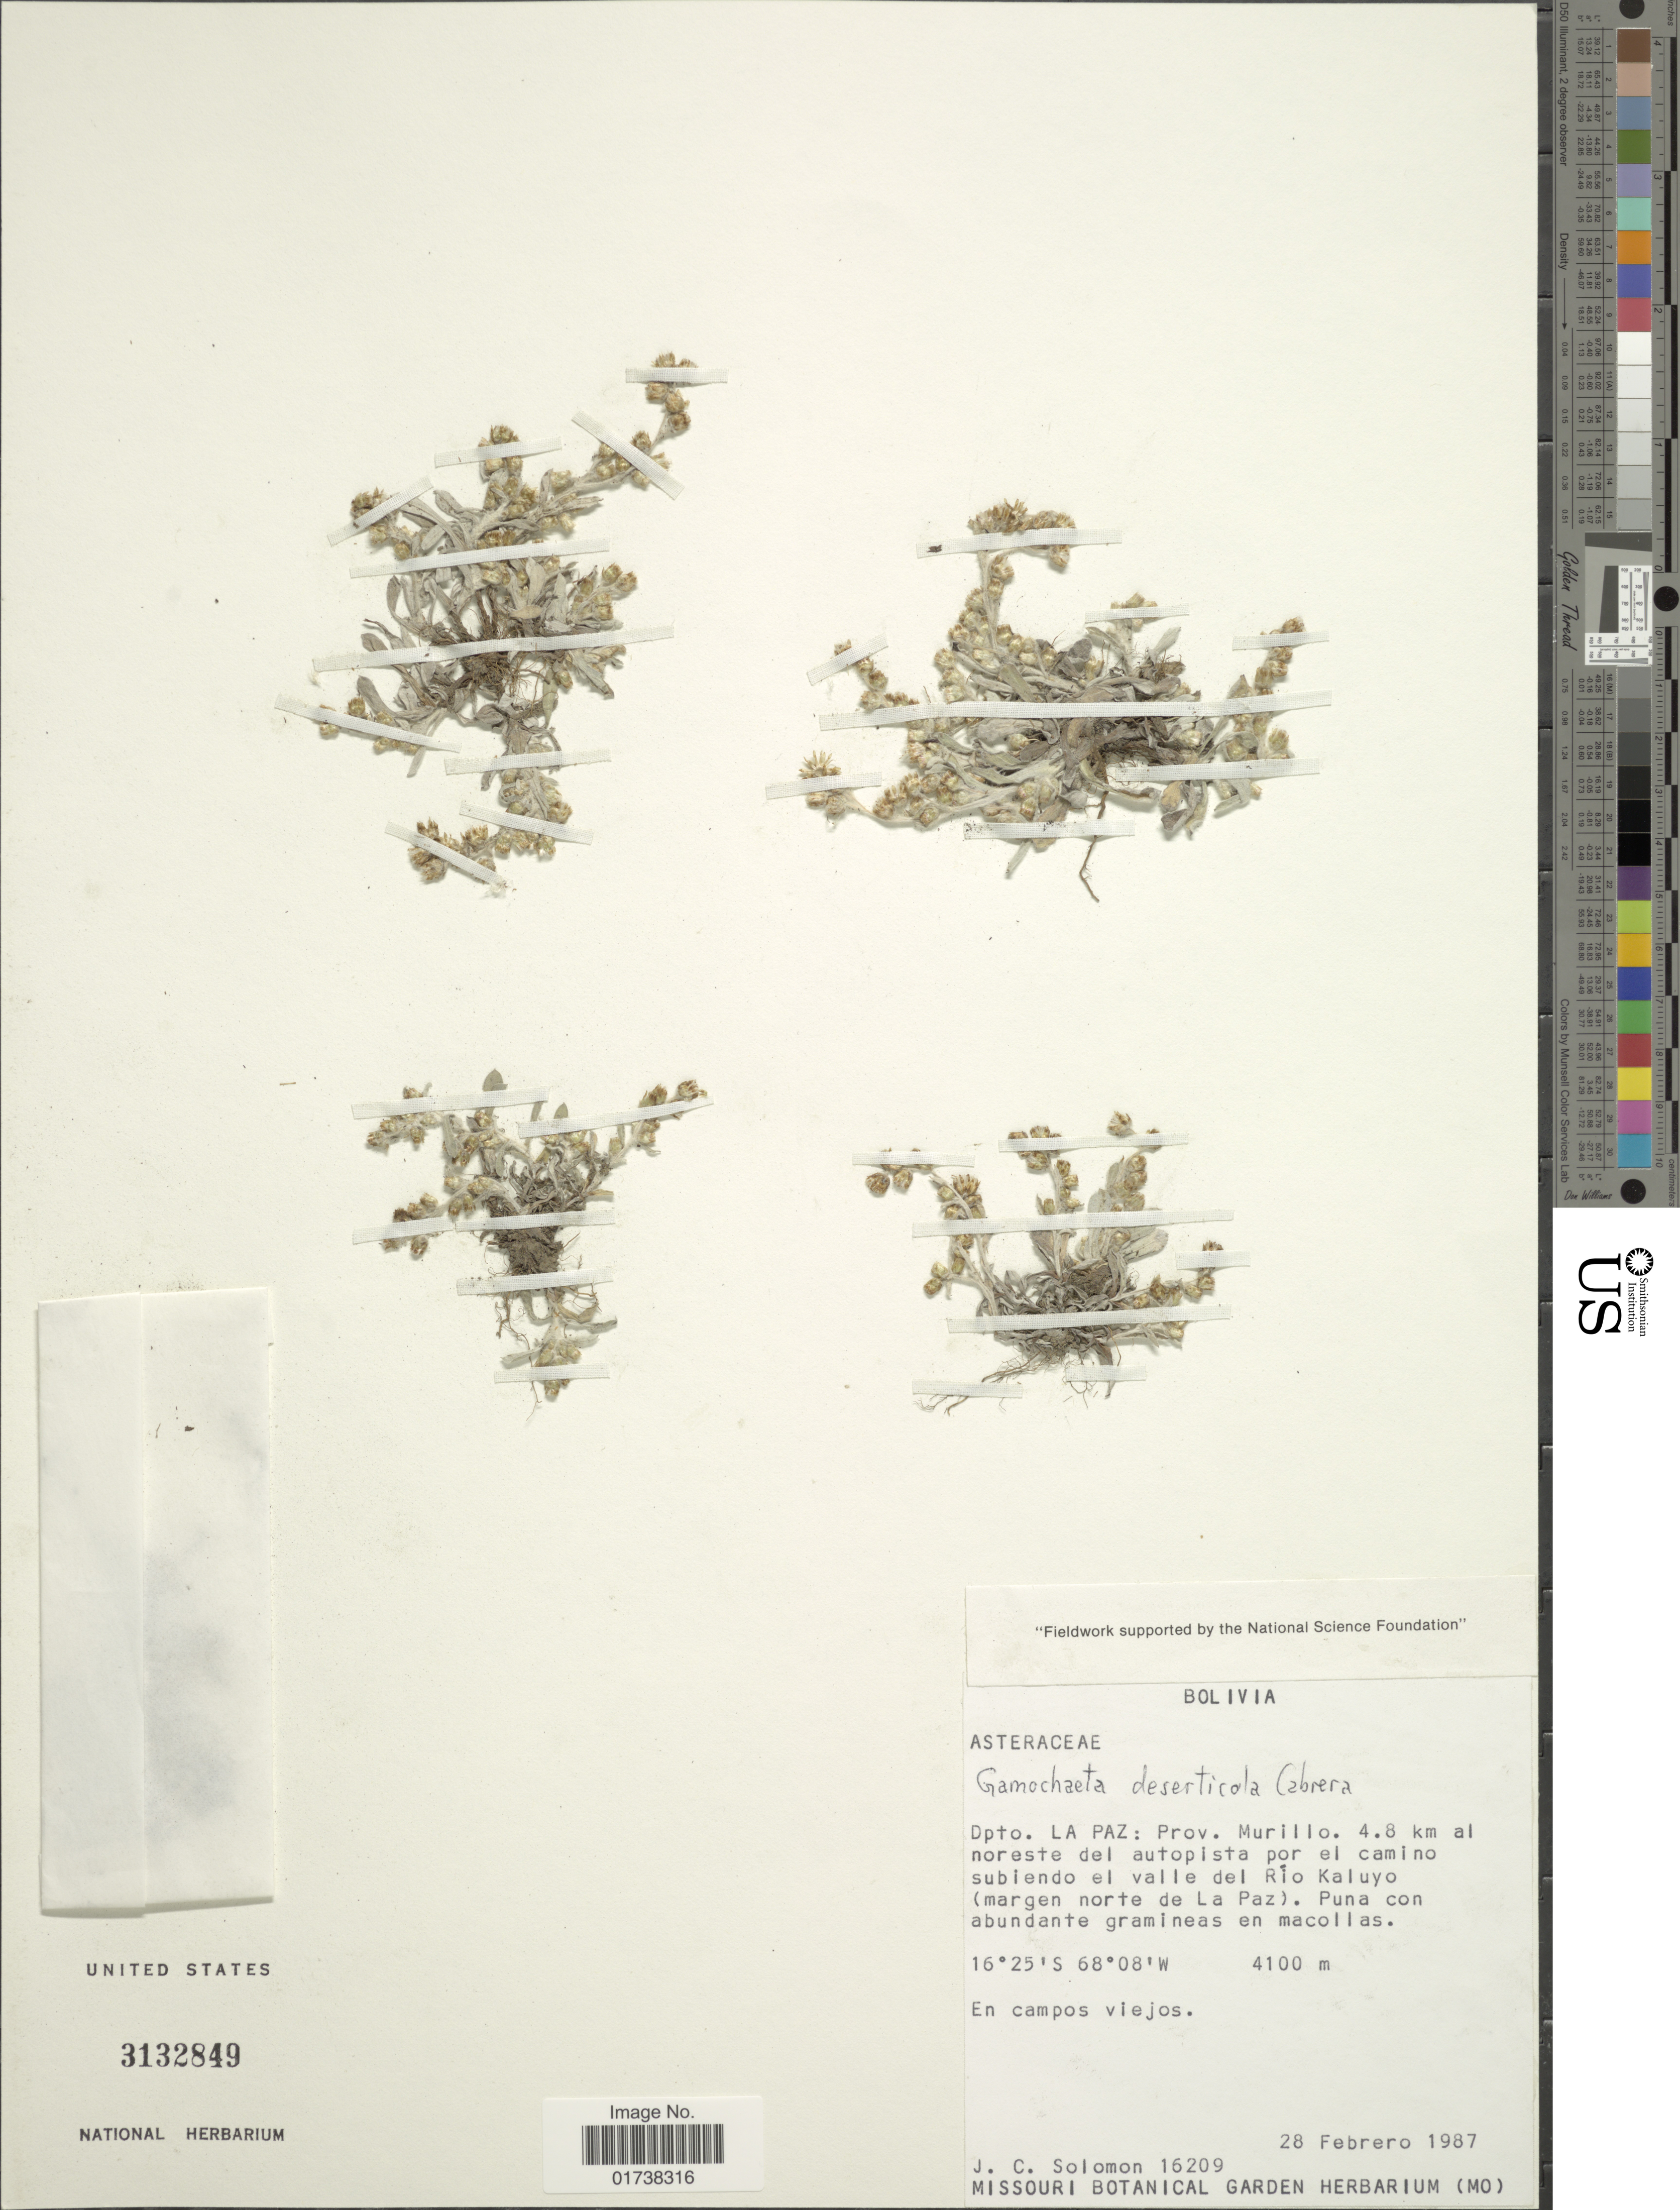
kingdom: Plantae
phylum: Tracheophyta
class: Magnoliopsida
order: Asterales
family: Asteraceae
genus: Gamochaeta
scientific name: Gamochaeta deserticola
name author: Cabrera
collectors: J. C. Solomon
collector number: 16209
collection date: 1897-02-28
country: Bolivia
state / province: La Paz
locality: Dpto. La Paz: Prov. Murillo, 4.8 km al noreste del autopista por el camino subiendo el valle del Rio Kaluyo (margen norte de La Paz)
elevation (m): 4100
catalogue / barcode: US 3132849